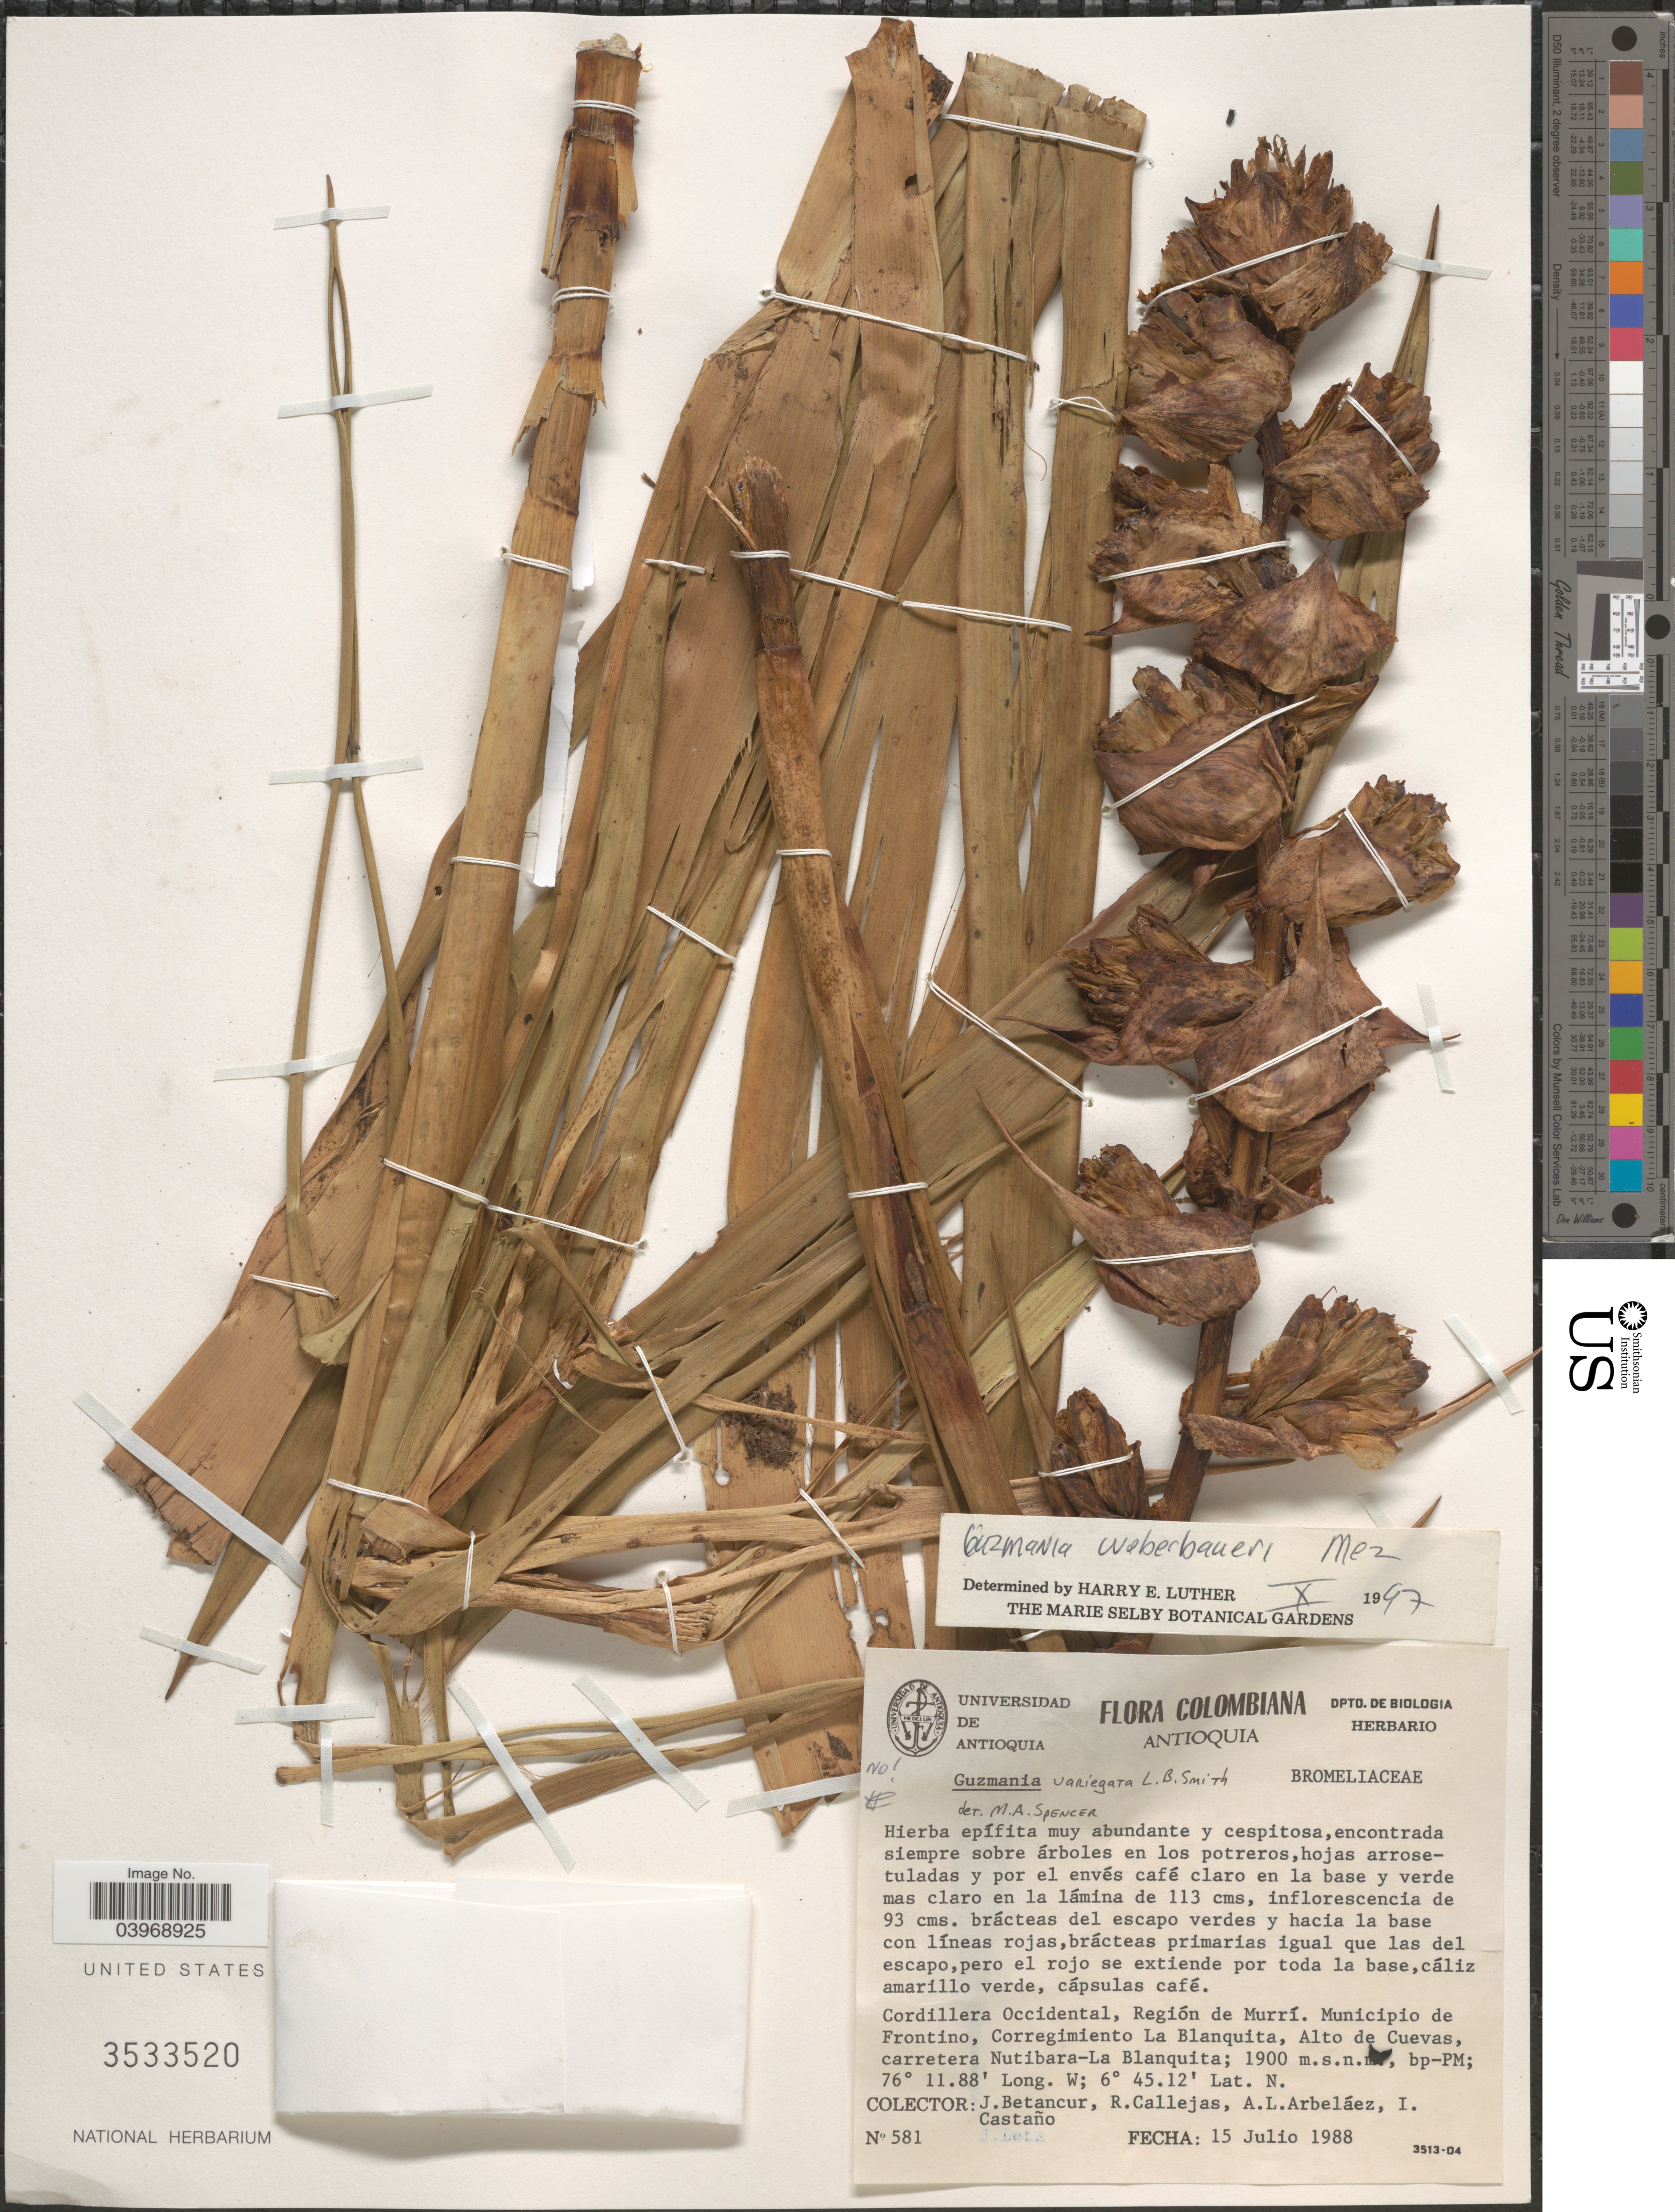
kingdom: Plantae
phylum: Tracheophyta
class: Liliopsida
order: Poales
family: Bromeliaceae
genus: Guzmania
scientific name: Guzmania weberbaueri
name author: Mez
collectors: J. Betancur, R. Callejas, A. Arbeláez Alvarez & I. Castaño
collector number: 581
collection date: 1988-07-15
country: Colombia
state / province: Antioquia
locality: Cordillera Occidental, Región de Murrí. Municipio de Frontino, Corregimiento La Blanquita, Alto de Cuevas, carretera Nutibara-La Blanquita.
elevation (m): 1900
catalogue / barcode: US 3533520